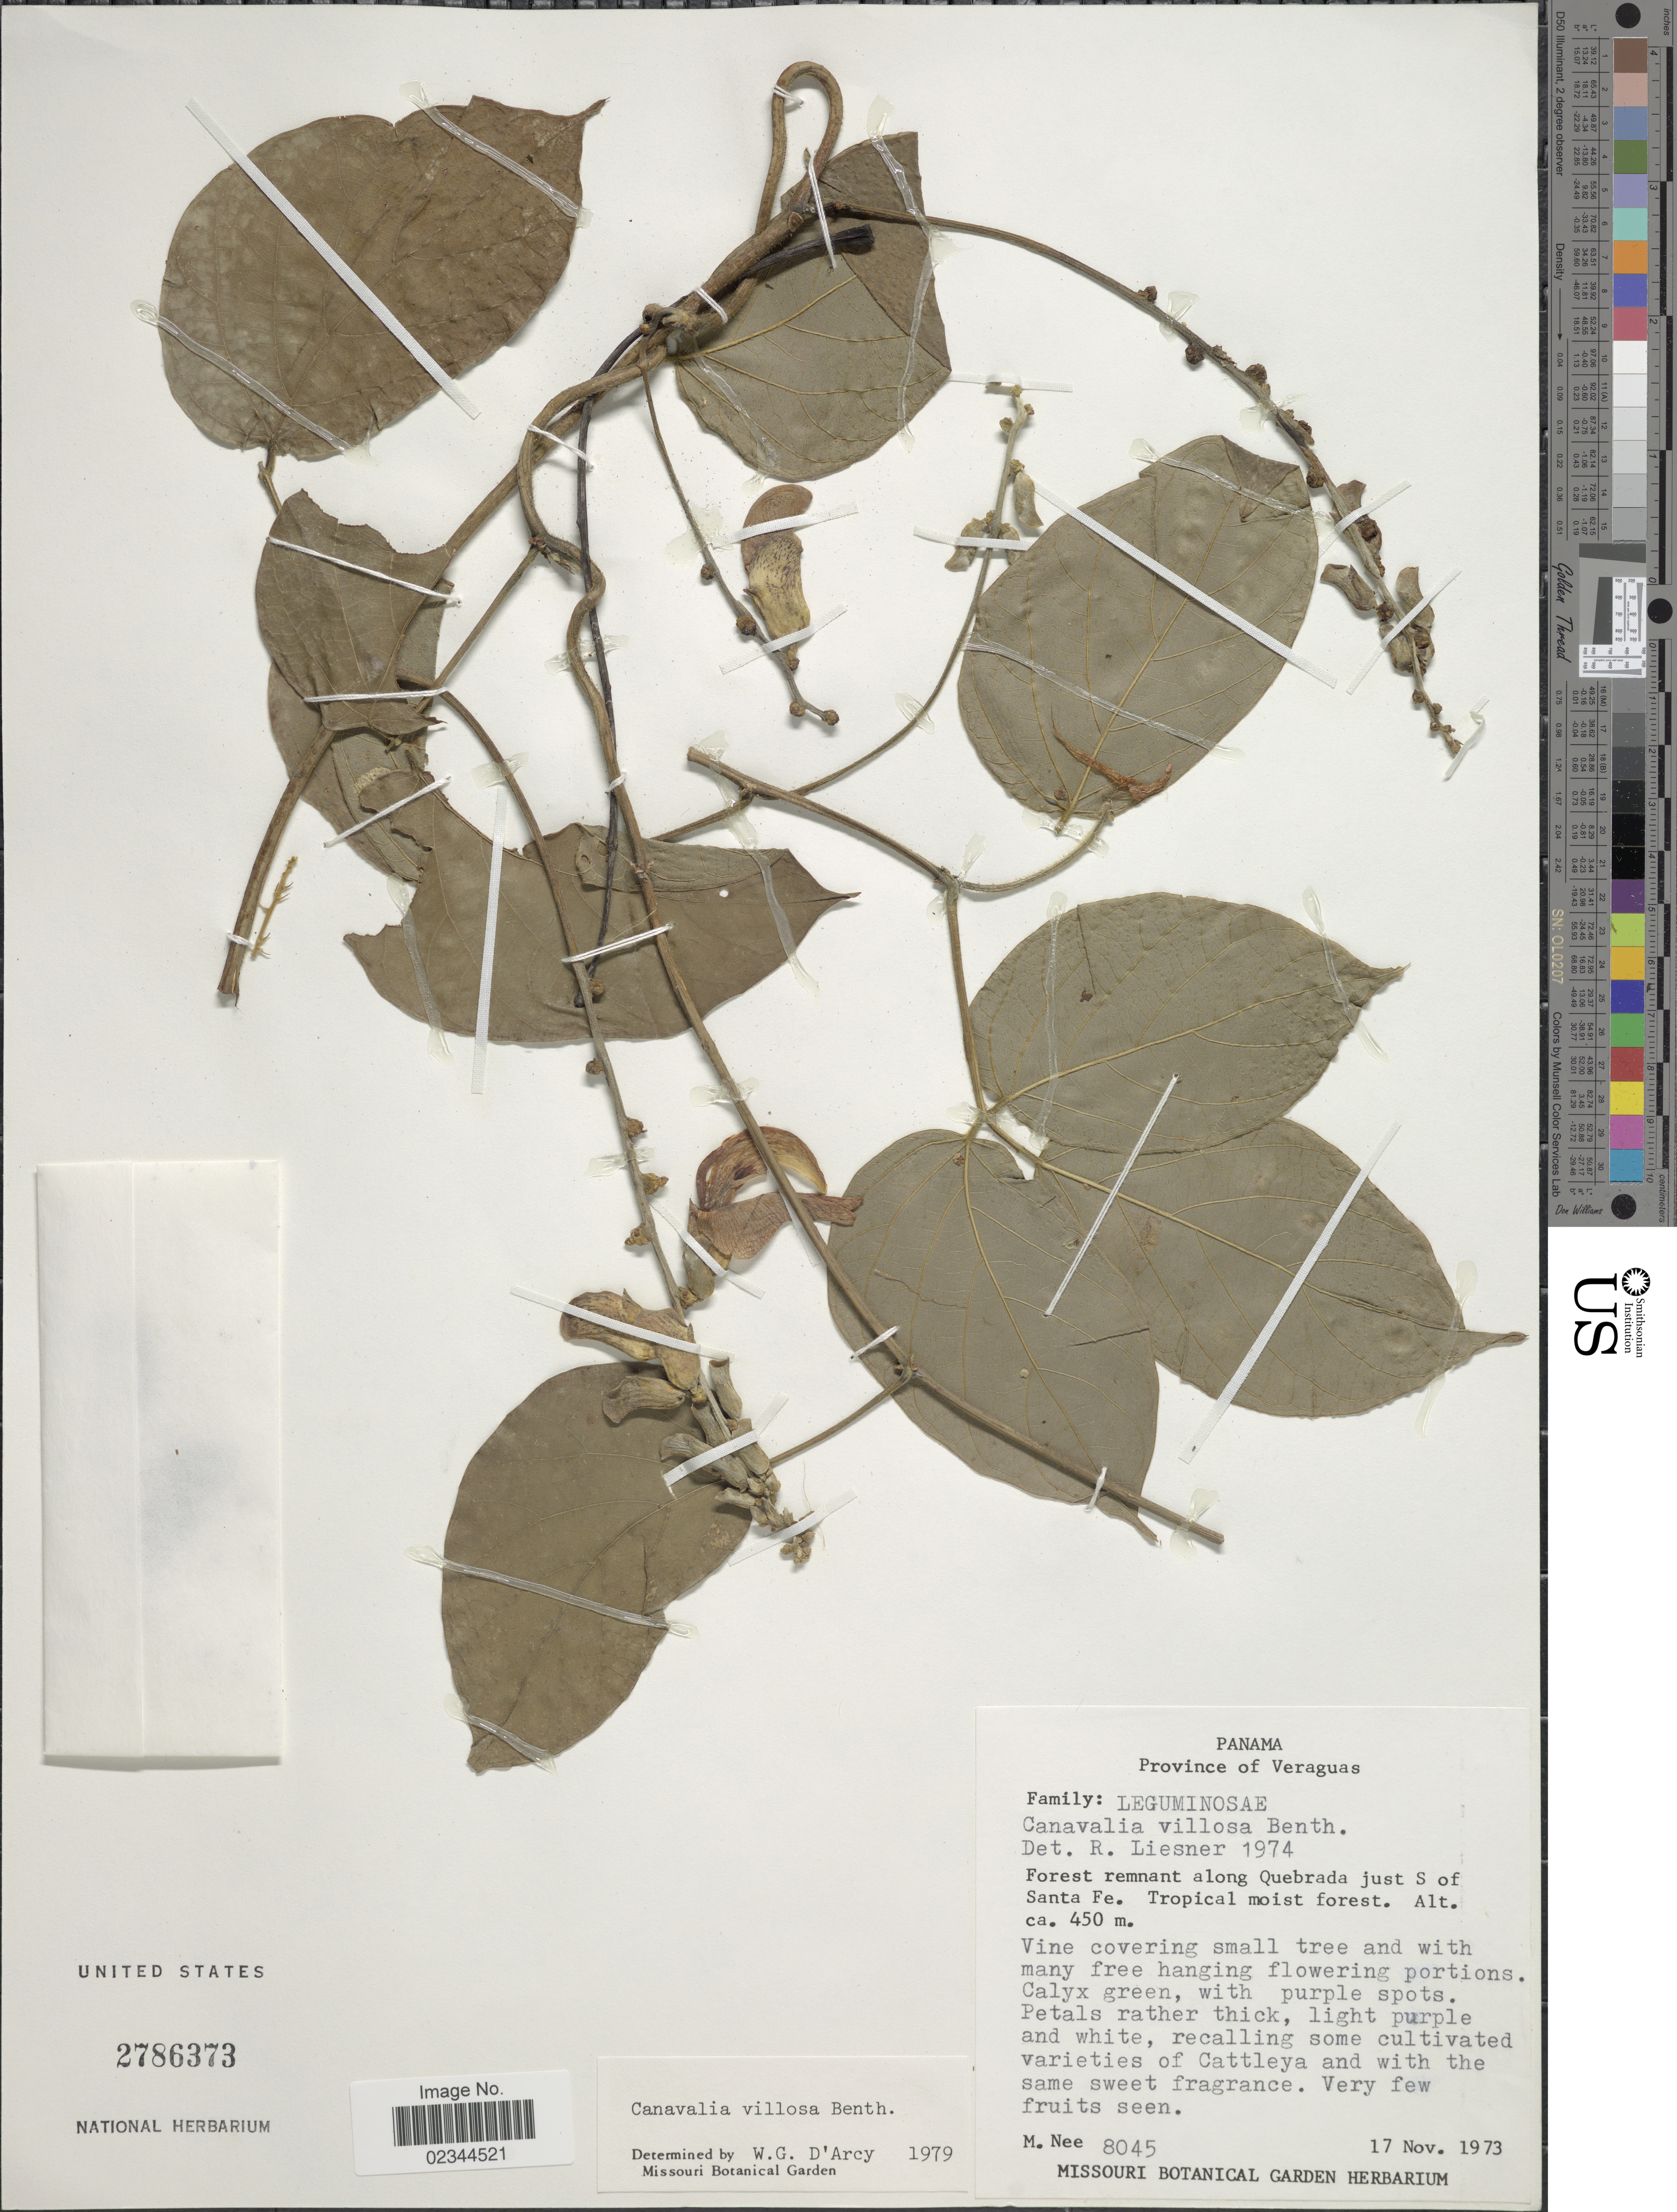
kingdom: Plantae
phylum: Tracheophyta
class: Magnoliopsida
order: Fabales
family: Fabaceae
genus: Canavalia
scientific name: Canavalia villosa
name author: Benth.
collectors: M. Nee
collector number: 8045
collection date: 1973-11-17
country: Panama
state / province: Veraguas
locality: Along Quebrada just S of Santa Fe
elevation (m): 450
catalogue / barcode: US 2786373